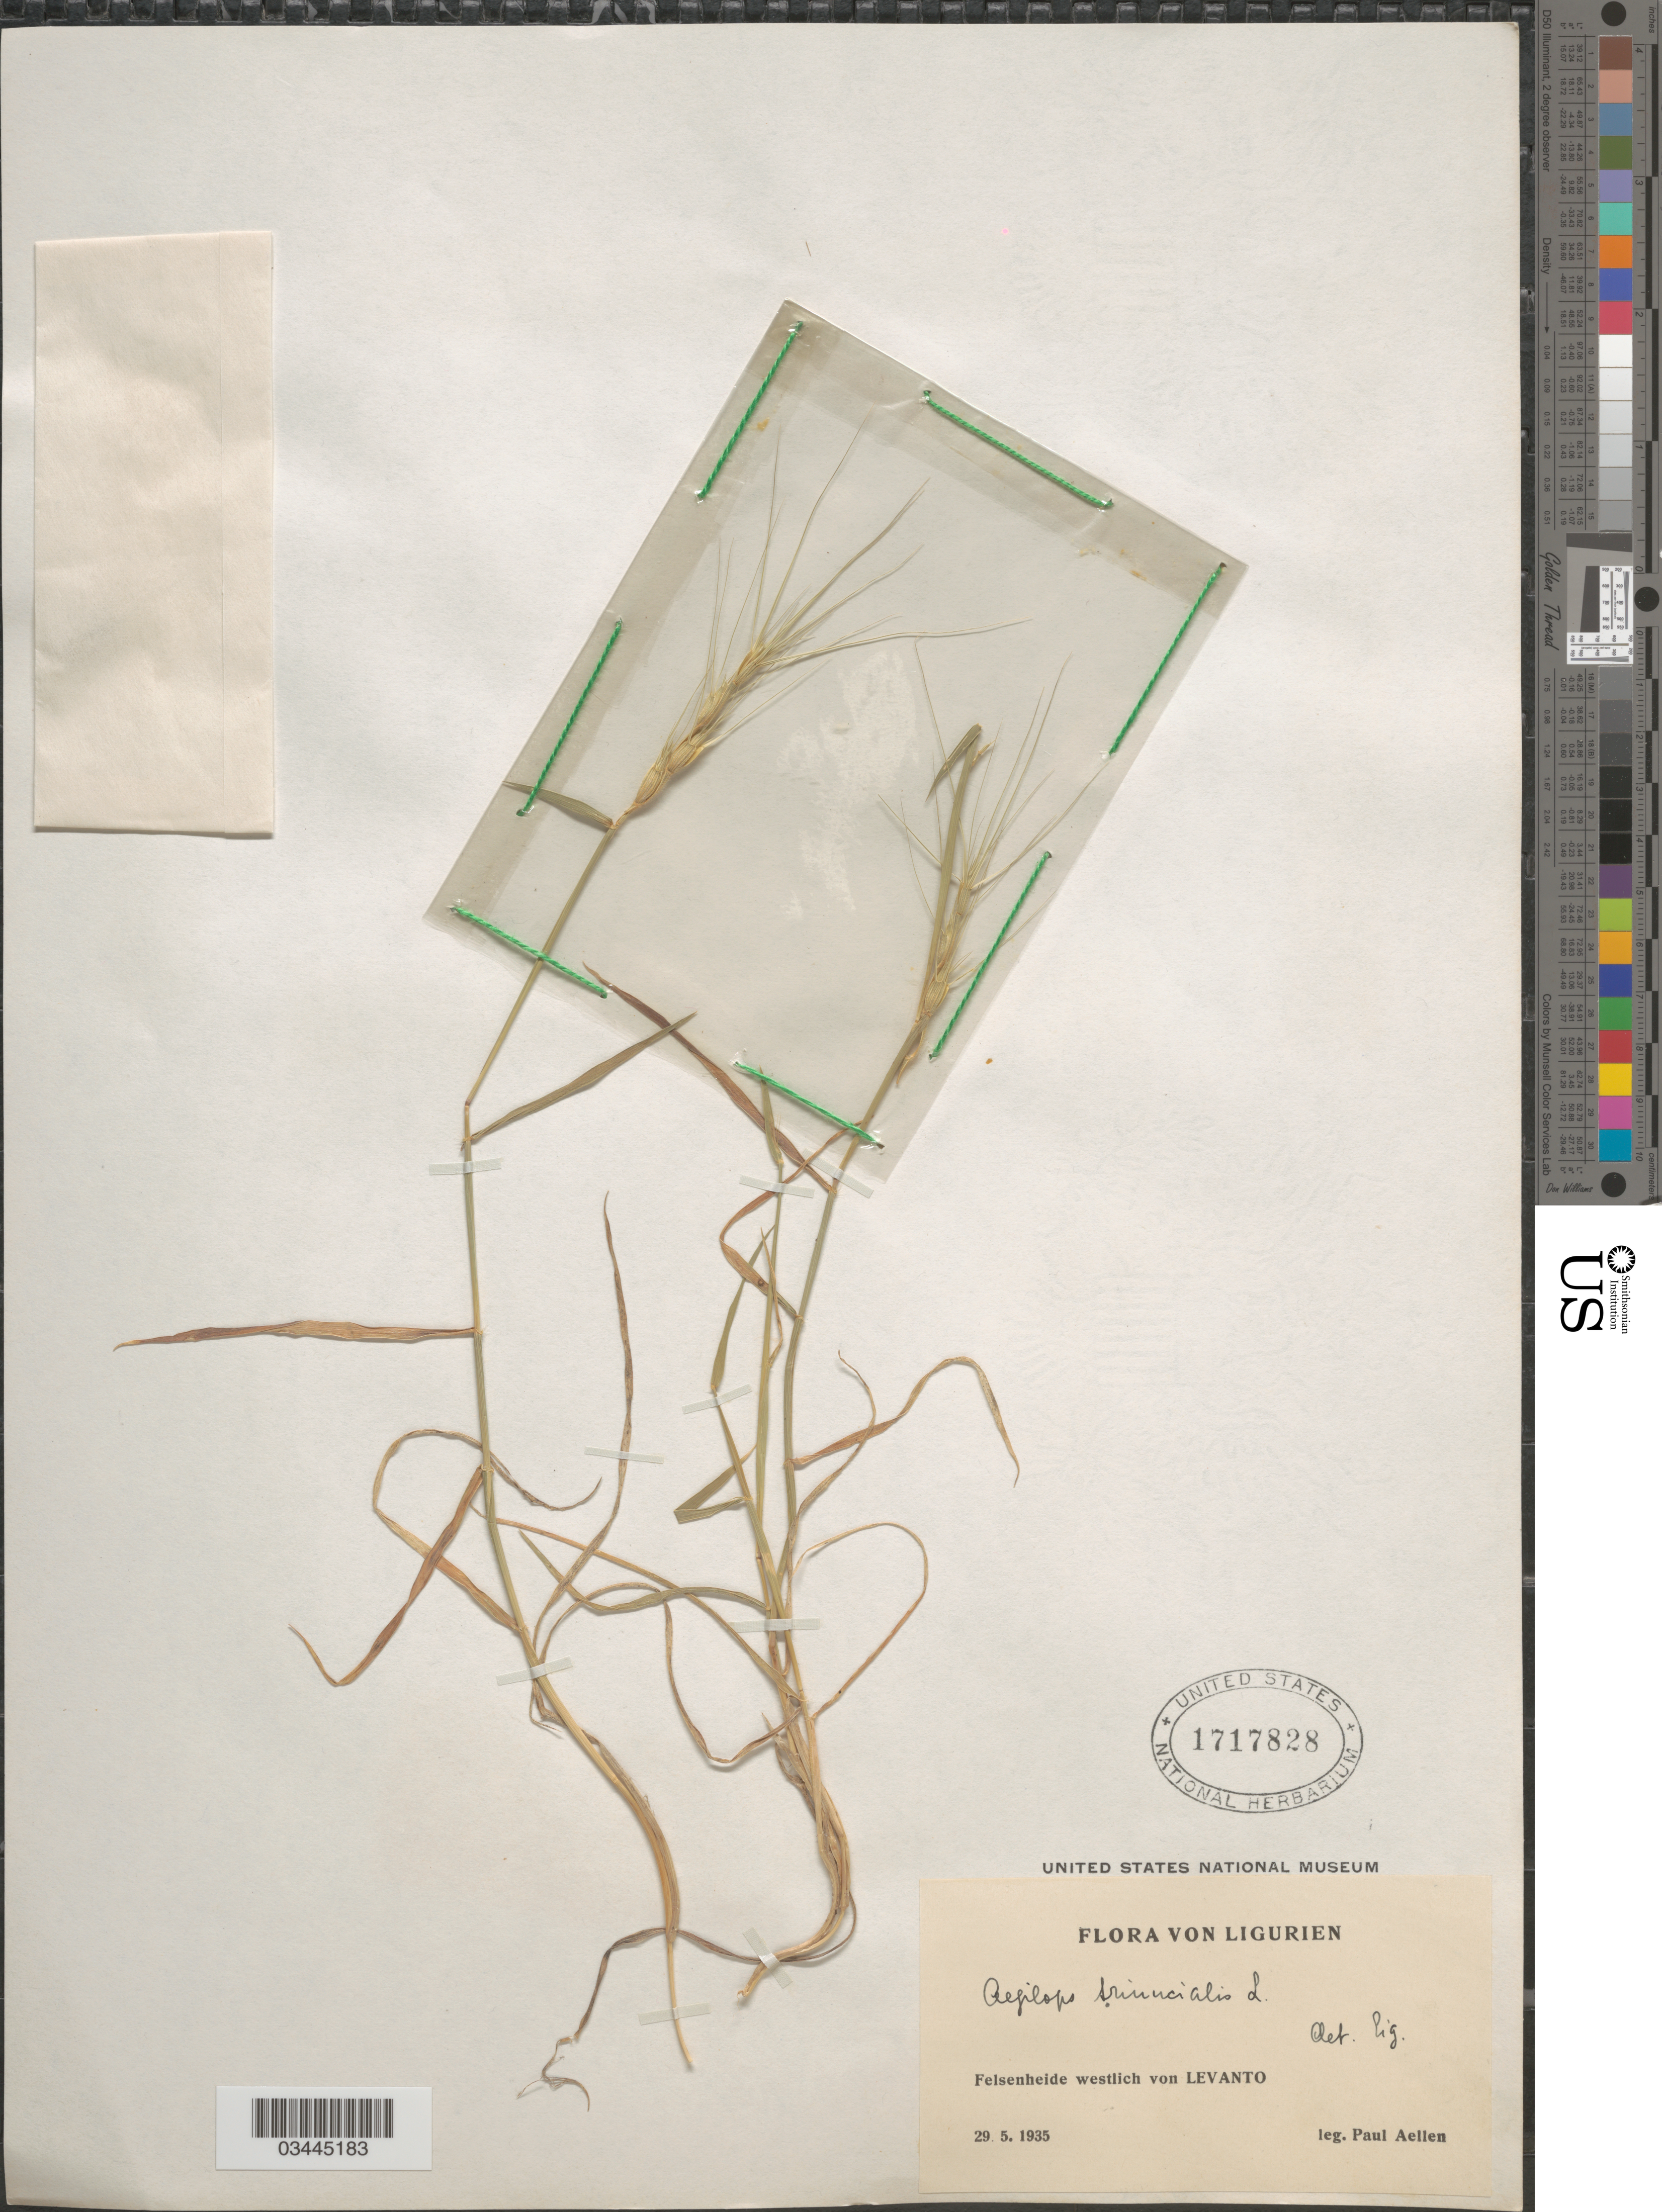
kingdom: Plantae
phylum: Tracheophyta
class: Liliopsida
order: Poales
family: Poaceae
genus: Aegilops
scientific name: Aegilops triuncialis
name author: L.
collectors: P. Aellen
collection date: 1935-05-29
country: Italy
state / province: Liguria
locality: Ligurien. Felsenheide westlich von Levanto.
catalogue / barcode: US 1717828